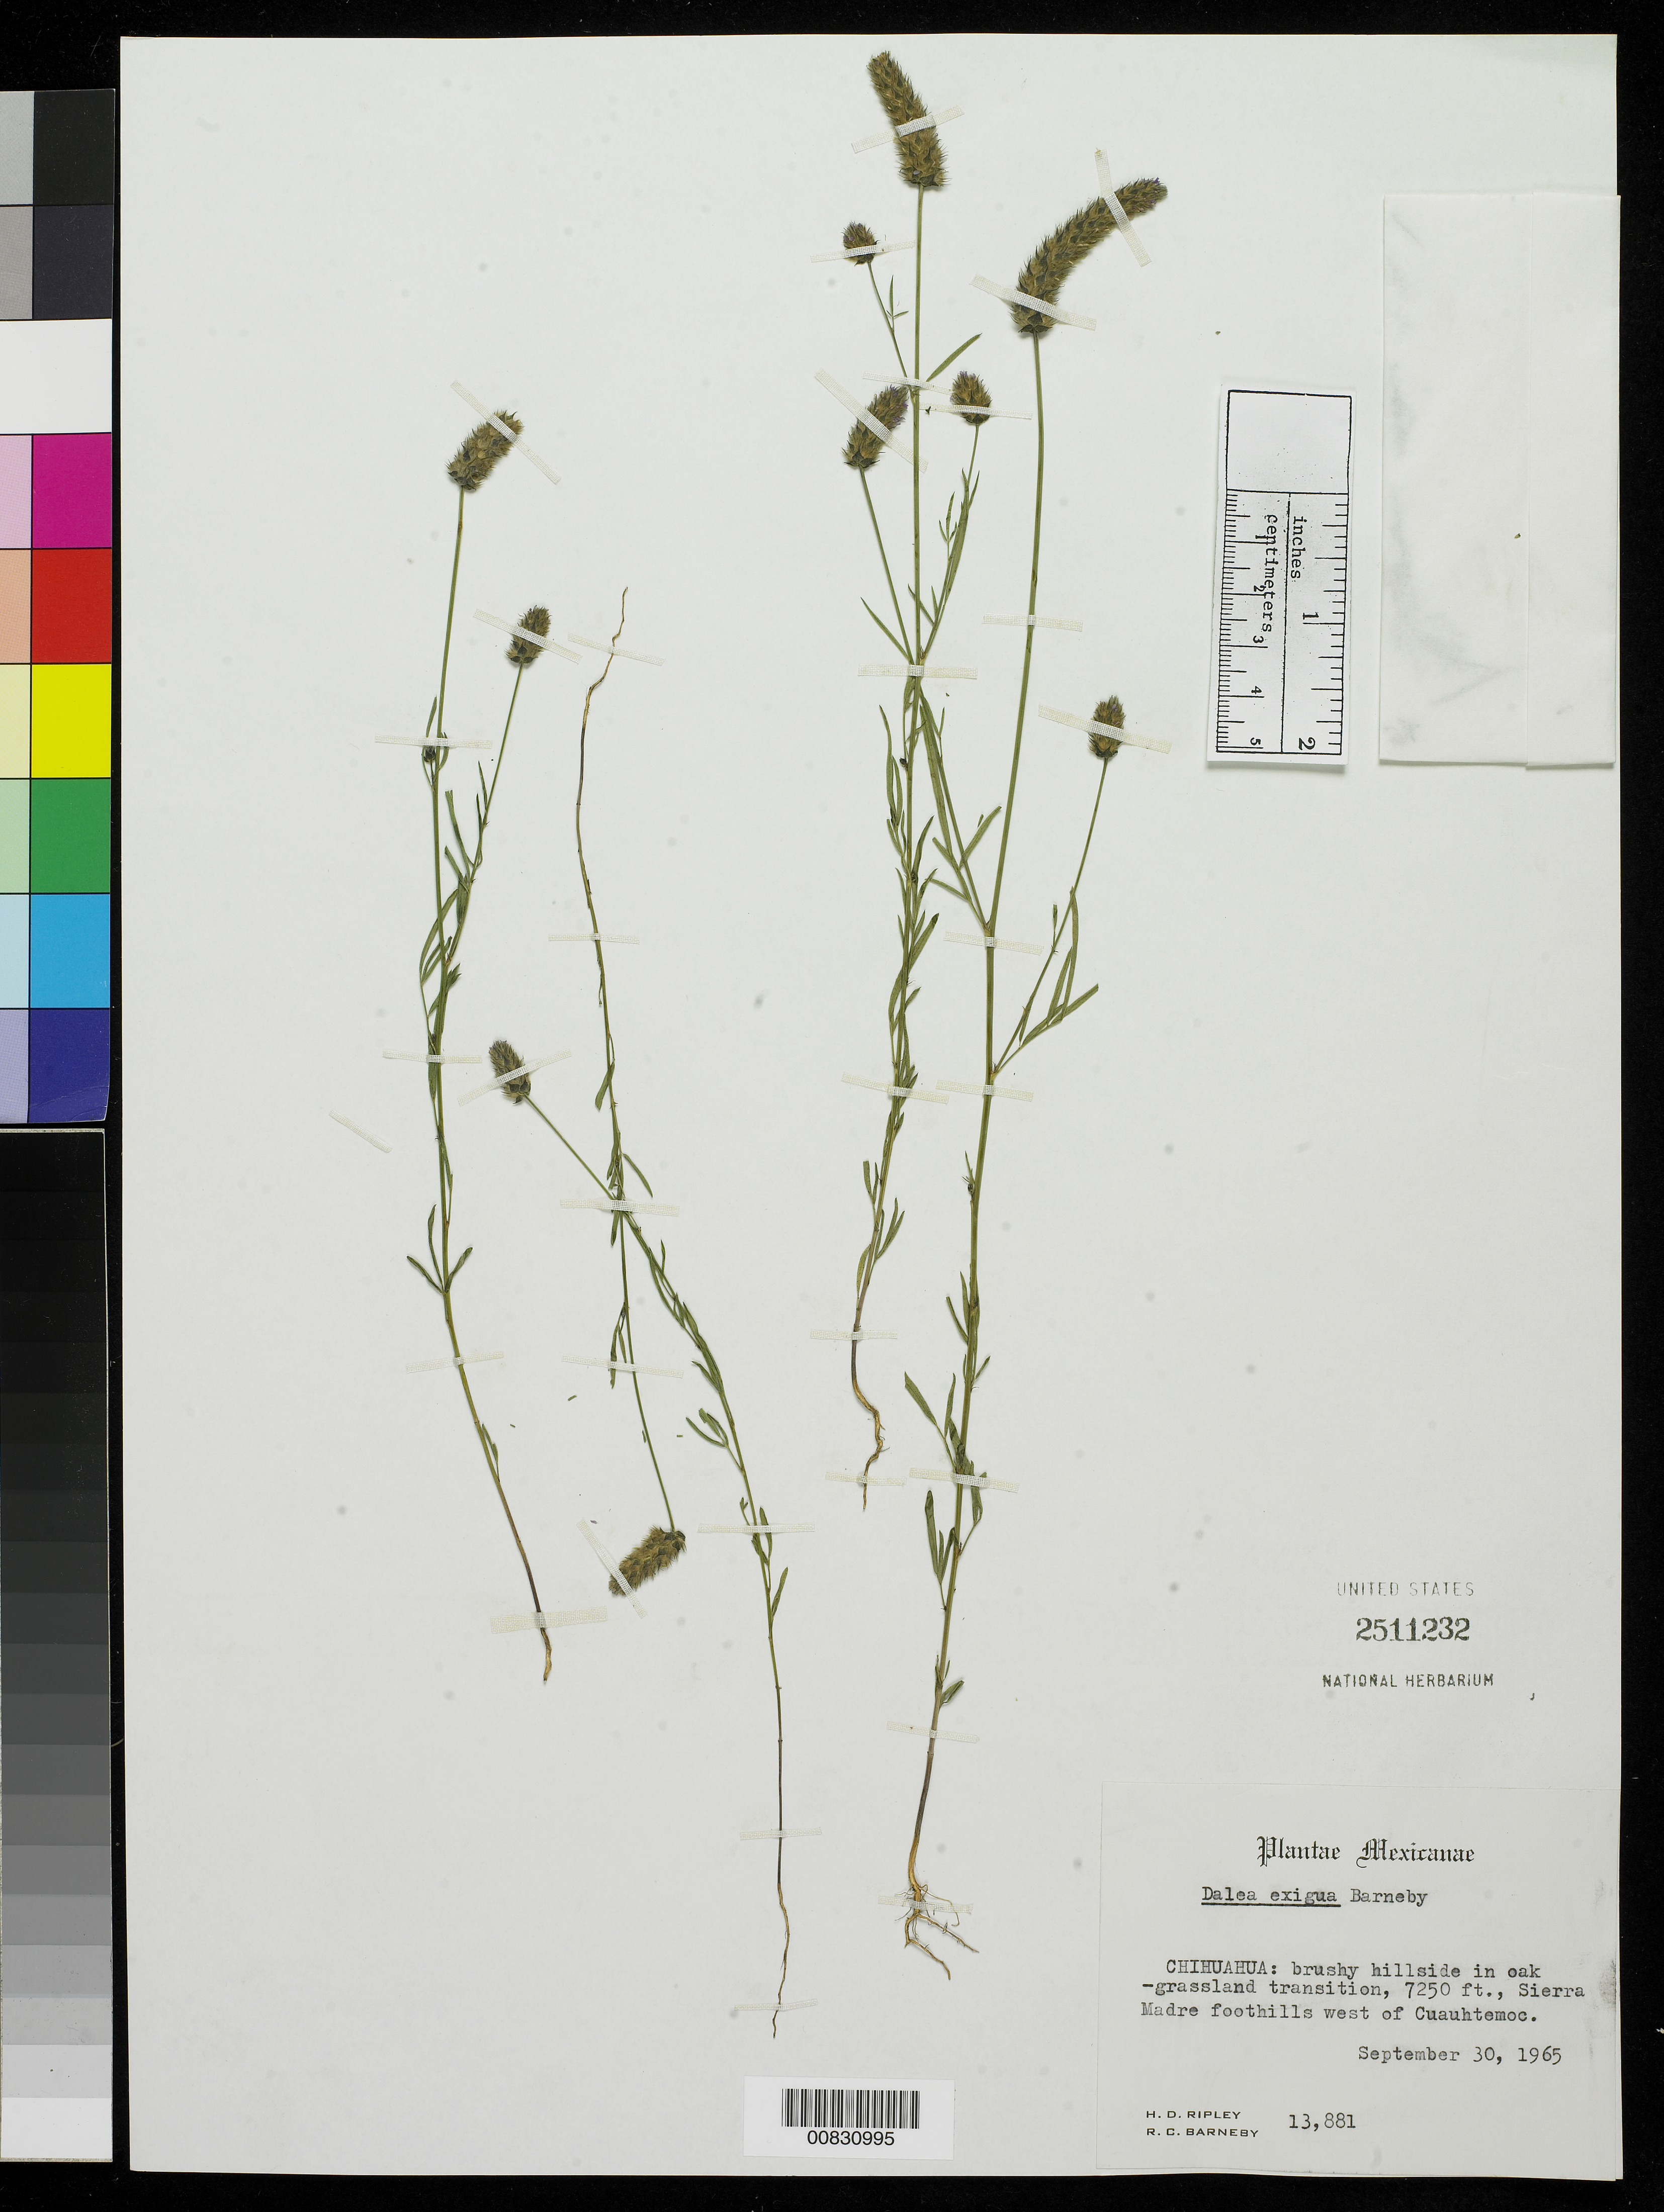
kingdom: Plantae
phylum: Tracheophyta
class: Magnoliopsida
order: Fabales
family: Fabaceae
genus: Dalea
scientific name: Dalea exigua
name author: Barneby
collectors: H. Ripley & R. C. Barneby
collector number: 13881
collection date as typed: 30 Sep 1965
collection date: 1965-09-30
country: Mexico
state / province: Chihuahua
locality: Sierra Madre foothills west of Cuauhtemoc.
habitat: Brushy hillside in oak-grassland transition.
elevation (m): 2210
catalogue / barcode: US 2511232